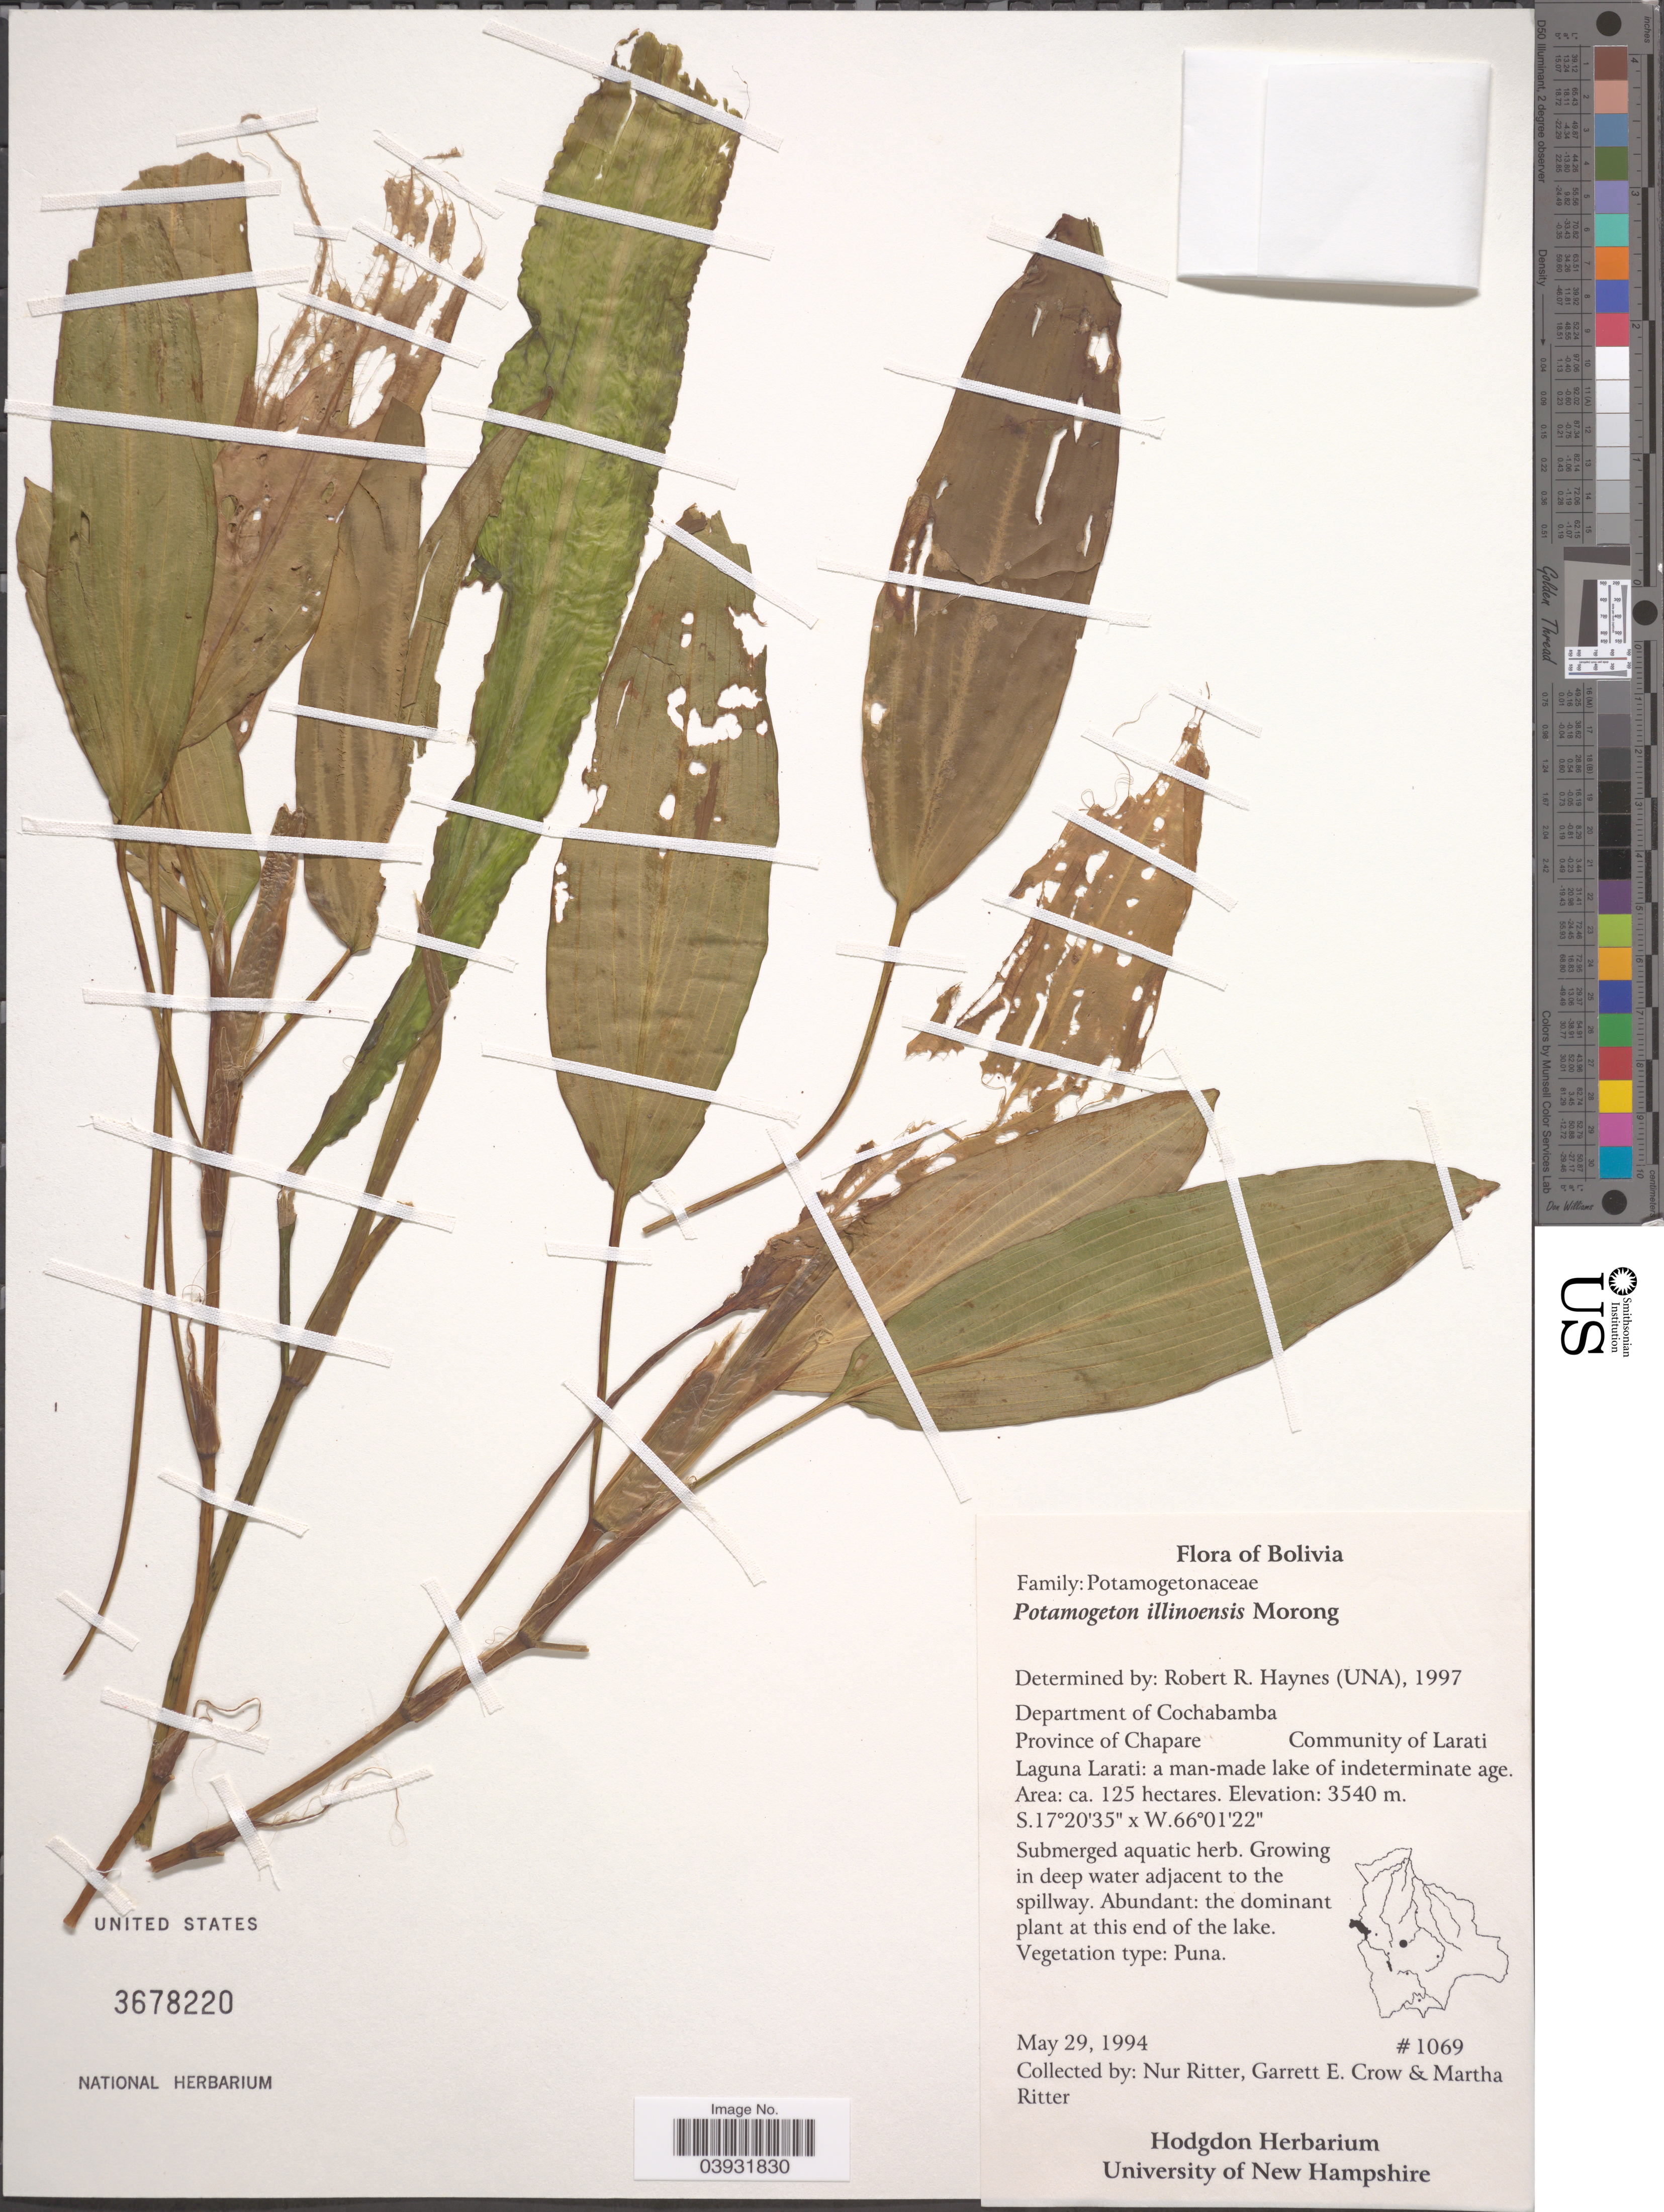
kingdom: Plantae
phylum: Tracheophyta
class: Liliopsida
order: Alismatales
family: Potamogetonaceae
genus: Potamogeton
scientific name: Potamogeton illinoensis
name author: Morong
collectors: N. Ritter, G. E. Crow & M. Ritter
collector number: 1069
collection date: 1994-05-29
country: Bolivia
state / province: Cochabamba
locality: Department of Cochabamba. Province of Chapare. Community of Larati. Laguna Larati.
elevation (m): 3540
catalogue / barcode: US 3678220